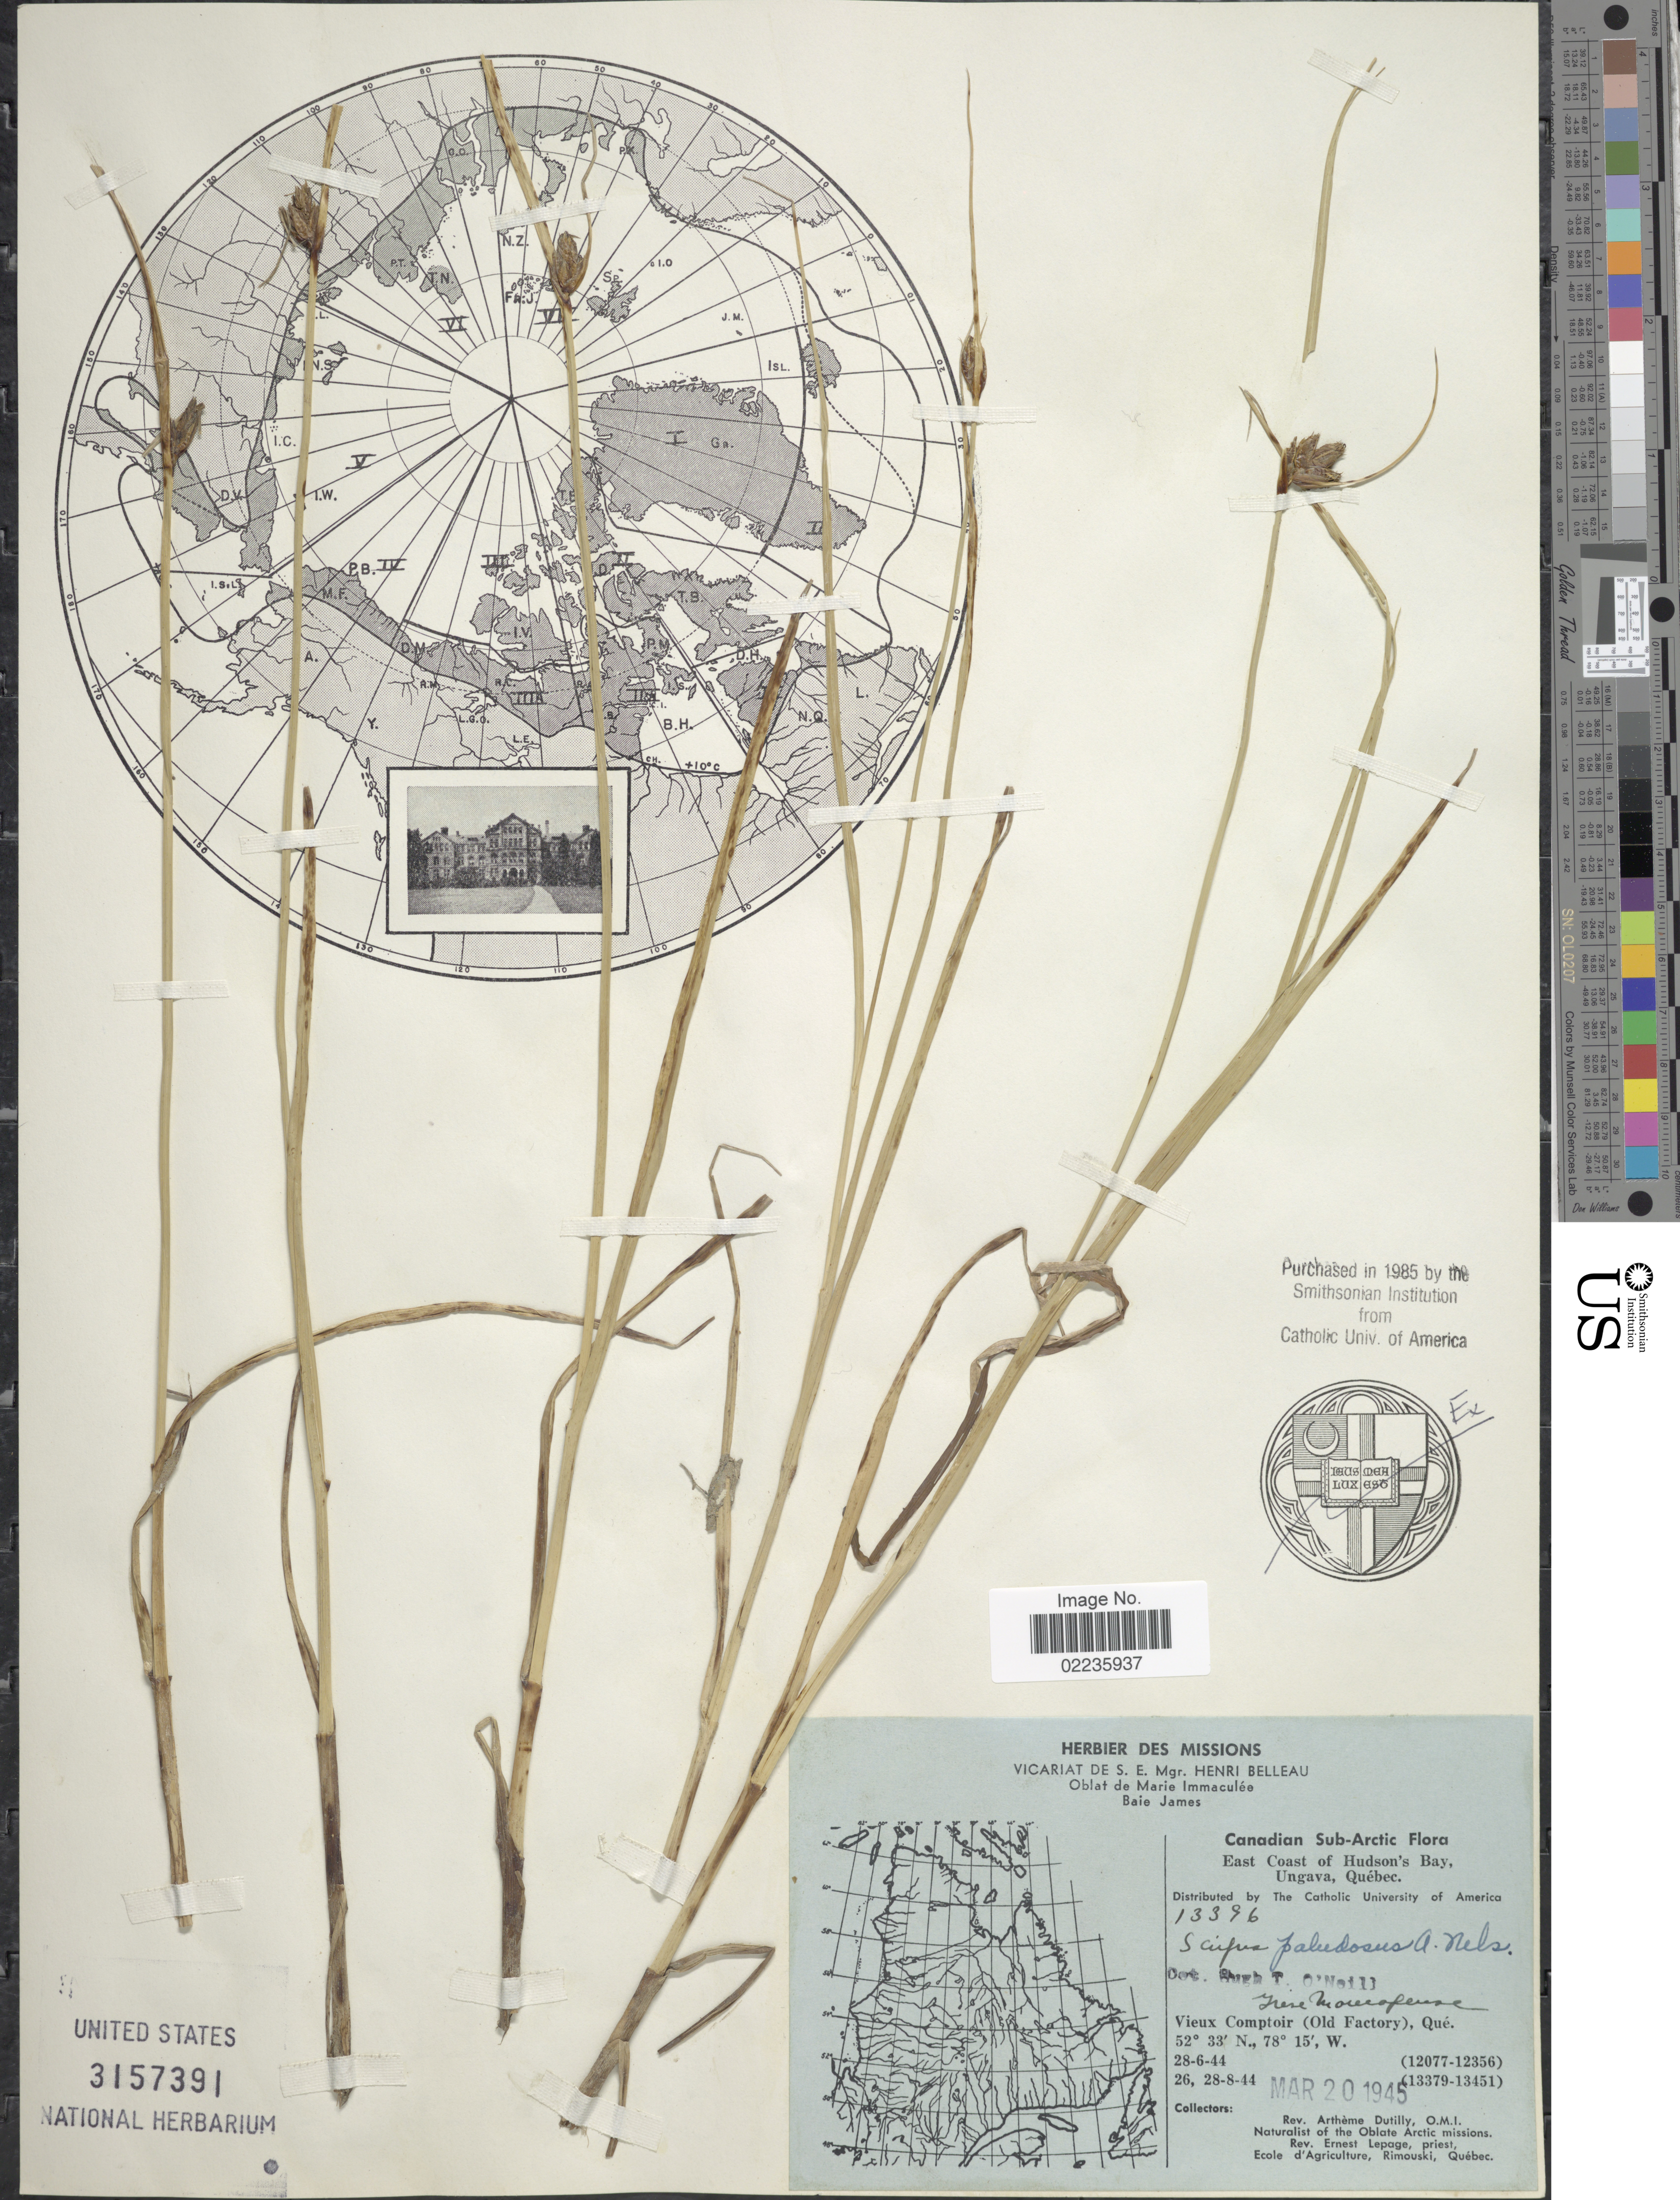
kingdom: Plantae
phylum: Tracheophyta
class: Liliopsida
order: Poales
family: Cyperaceae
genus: Bolboschoenus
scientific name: Bolboschoenus maritimus subsp. paludosus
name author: (A. Nelson) T. Koyama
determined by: Strong, M. T., (US), Smithsonian Institution - National Museum of Natural History (UNITED STATES)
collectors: A. Dutilly & E. Lepage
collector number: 13396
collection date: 1945-03-20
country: Canada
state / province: Quebec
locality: Canadian Sub-Arctic. East Coast of Hudson's Bay, Ungava. Vieux Comptoir (Old Factory), Que.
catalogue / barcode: US 3157391